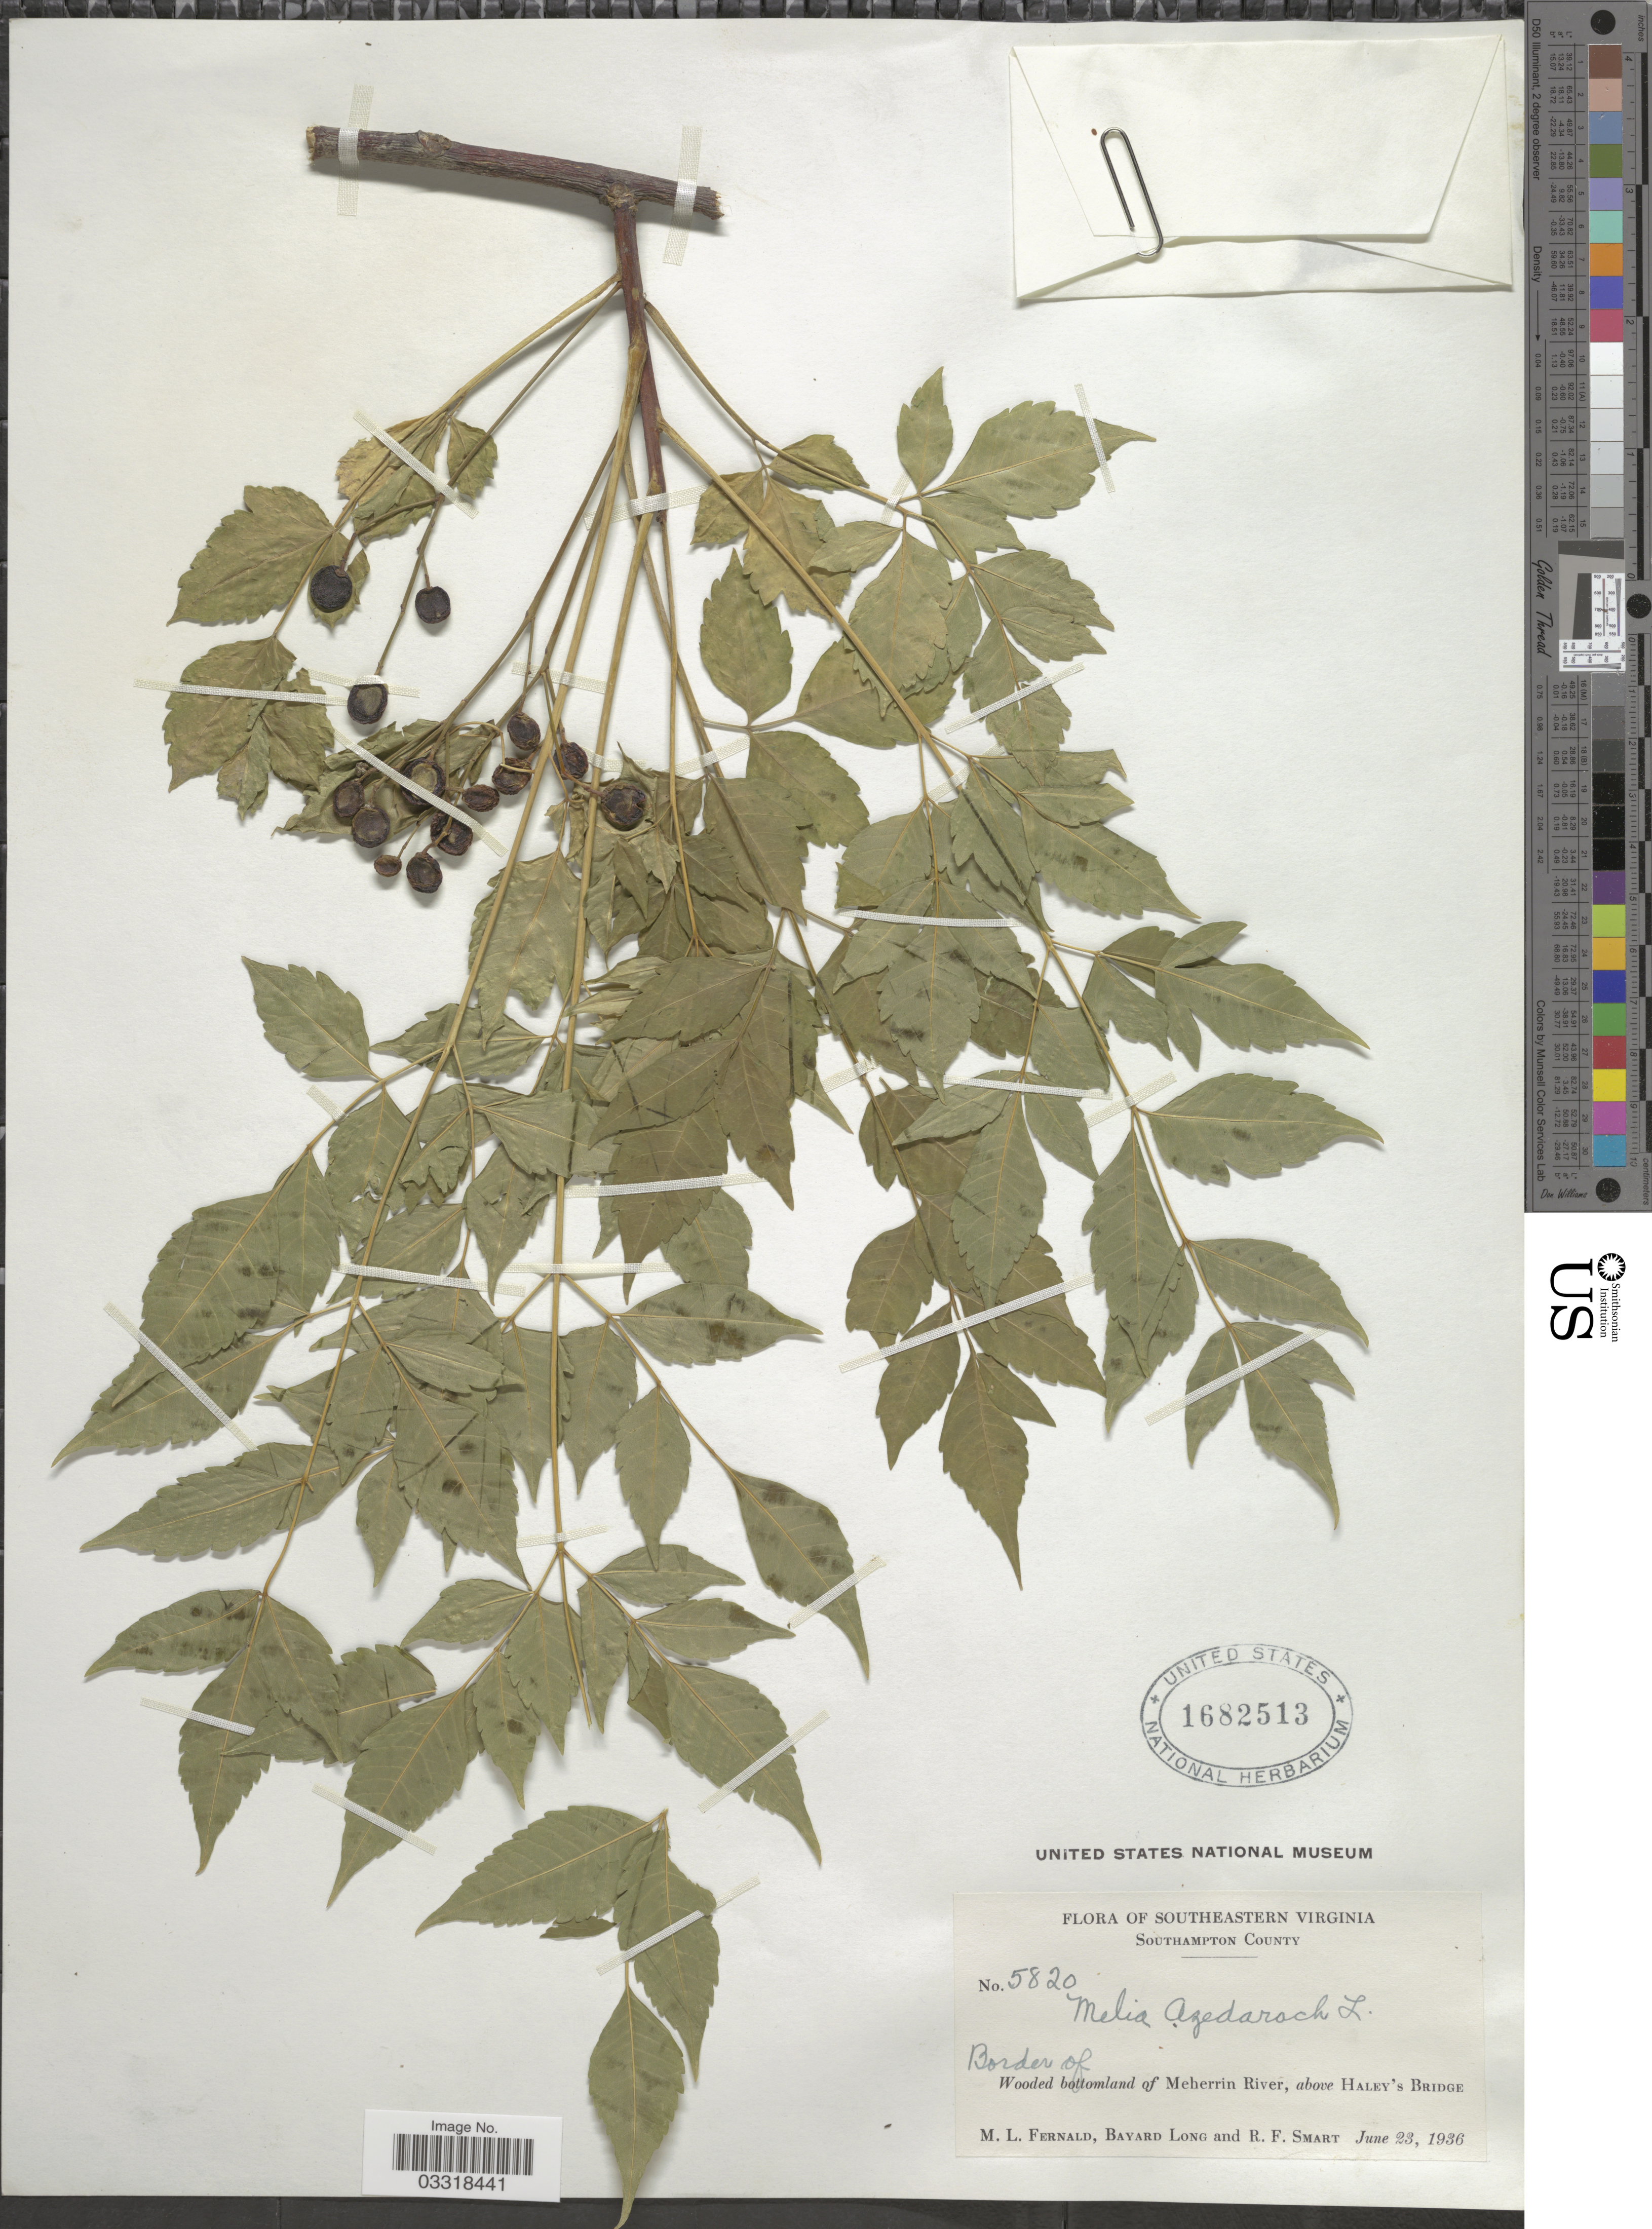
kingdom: Plantae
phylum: Tracheophyta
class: Magnoliopsida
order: Sapindales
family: Meliaceae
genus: Melia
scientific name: Melia azedarach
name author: L.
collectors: M. L. Fernald, B. Long & R. Smart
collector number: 5820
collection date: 1936-06-23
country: United States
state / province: Virginia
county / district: Southampton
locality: Southeastern Virginia. Southampton County. Wooded bottomland of Meherrin River, above Haley's Bridge.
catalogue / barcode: US 1682513